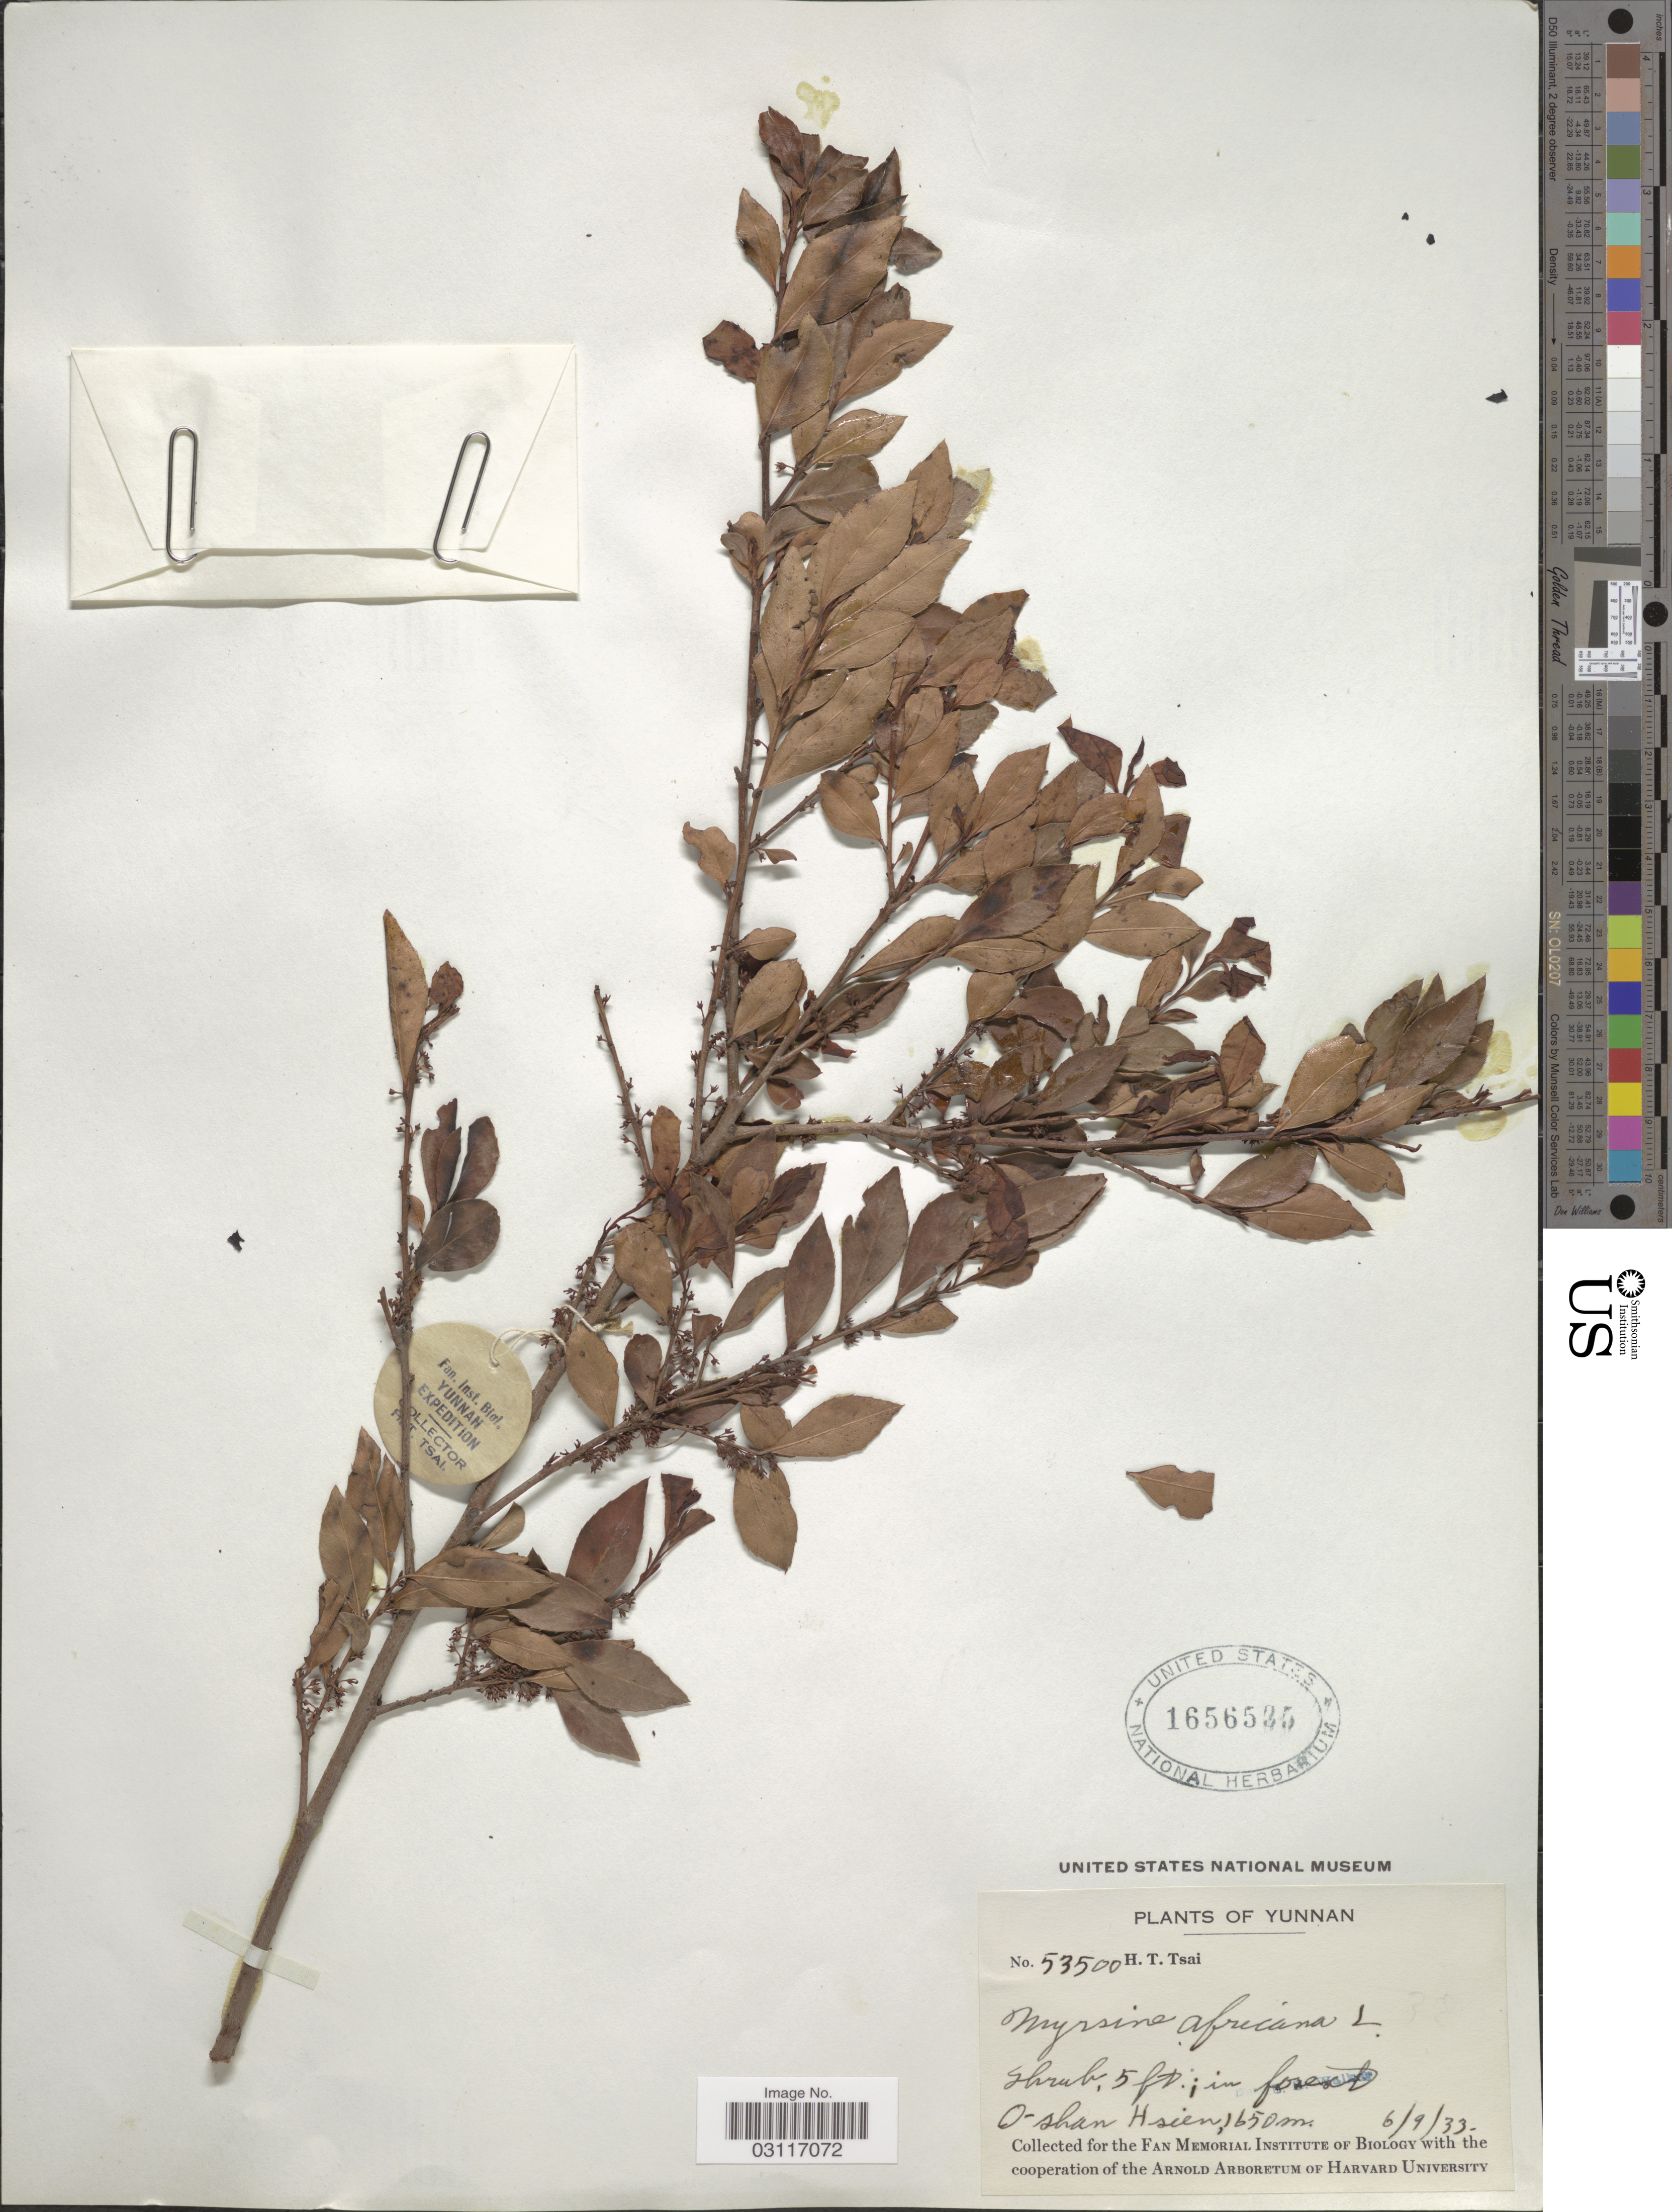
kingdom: Plantae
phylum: Tracheophyta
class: Magnoliopsida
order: Ericales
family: Primulaceae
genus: Myrsine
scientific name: Myrsine africana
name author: L.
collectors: H. Tsai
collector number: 53500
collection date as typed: Transcribed d/m/y: 6/9/33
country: China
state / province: Yunnan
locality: O-shan Hsien.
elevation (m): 1650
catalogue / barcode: US 1656535